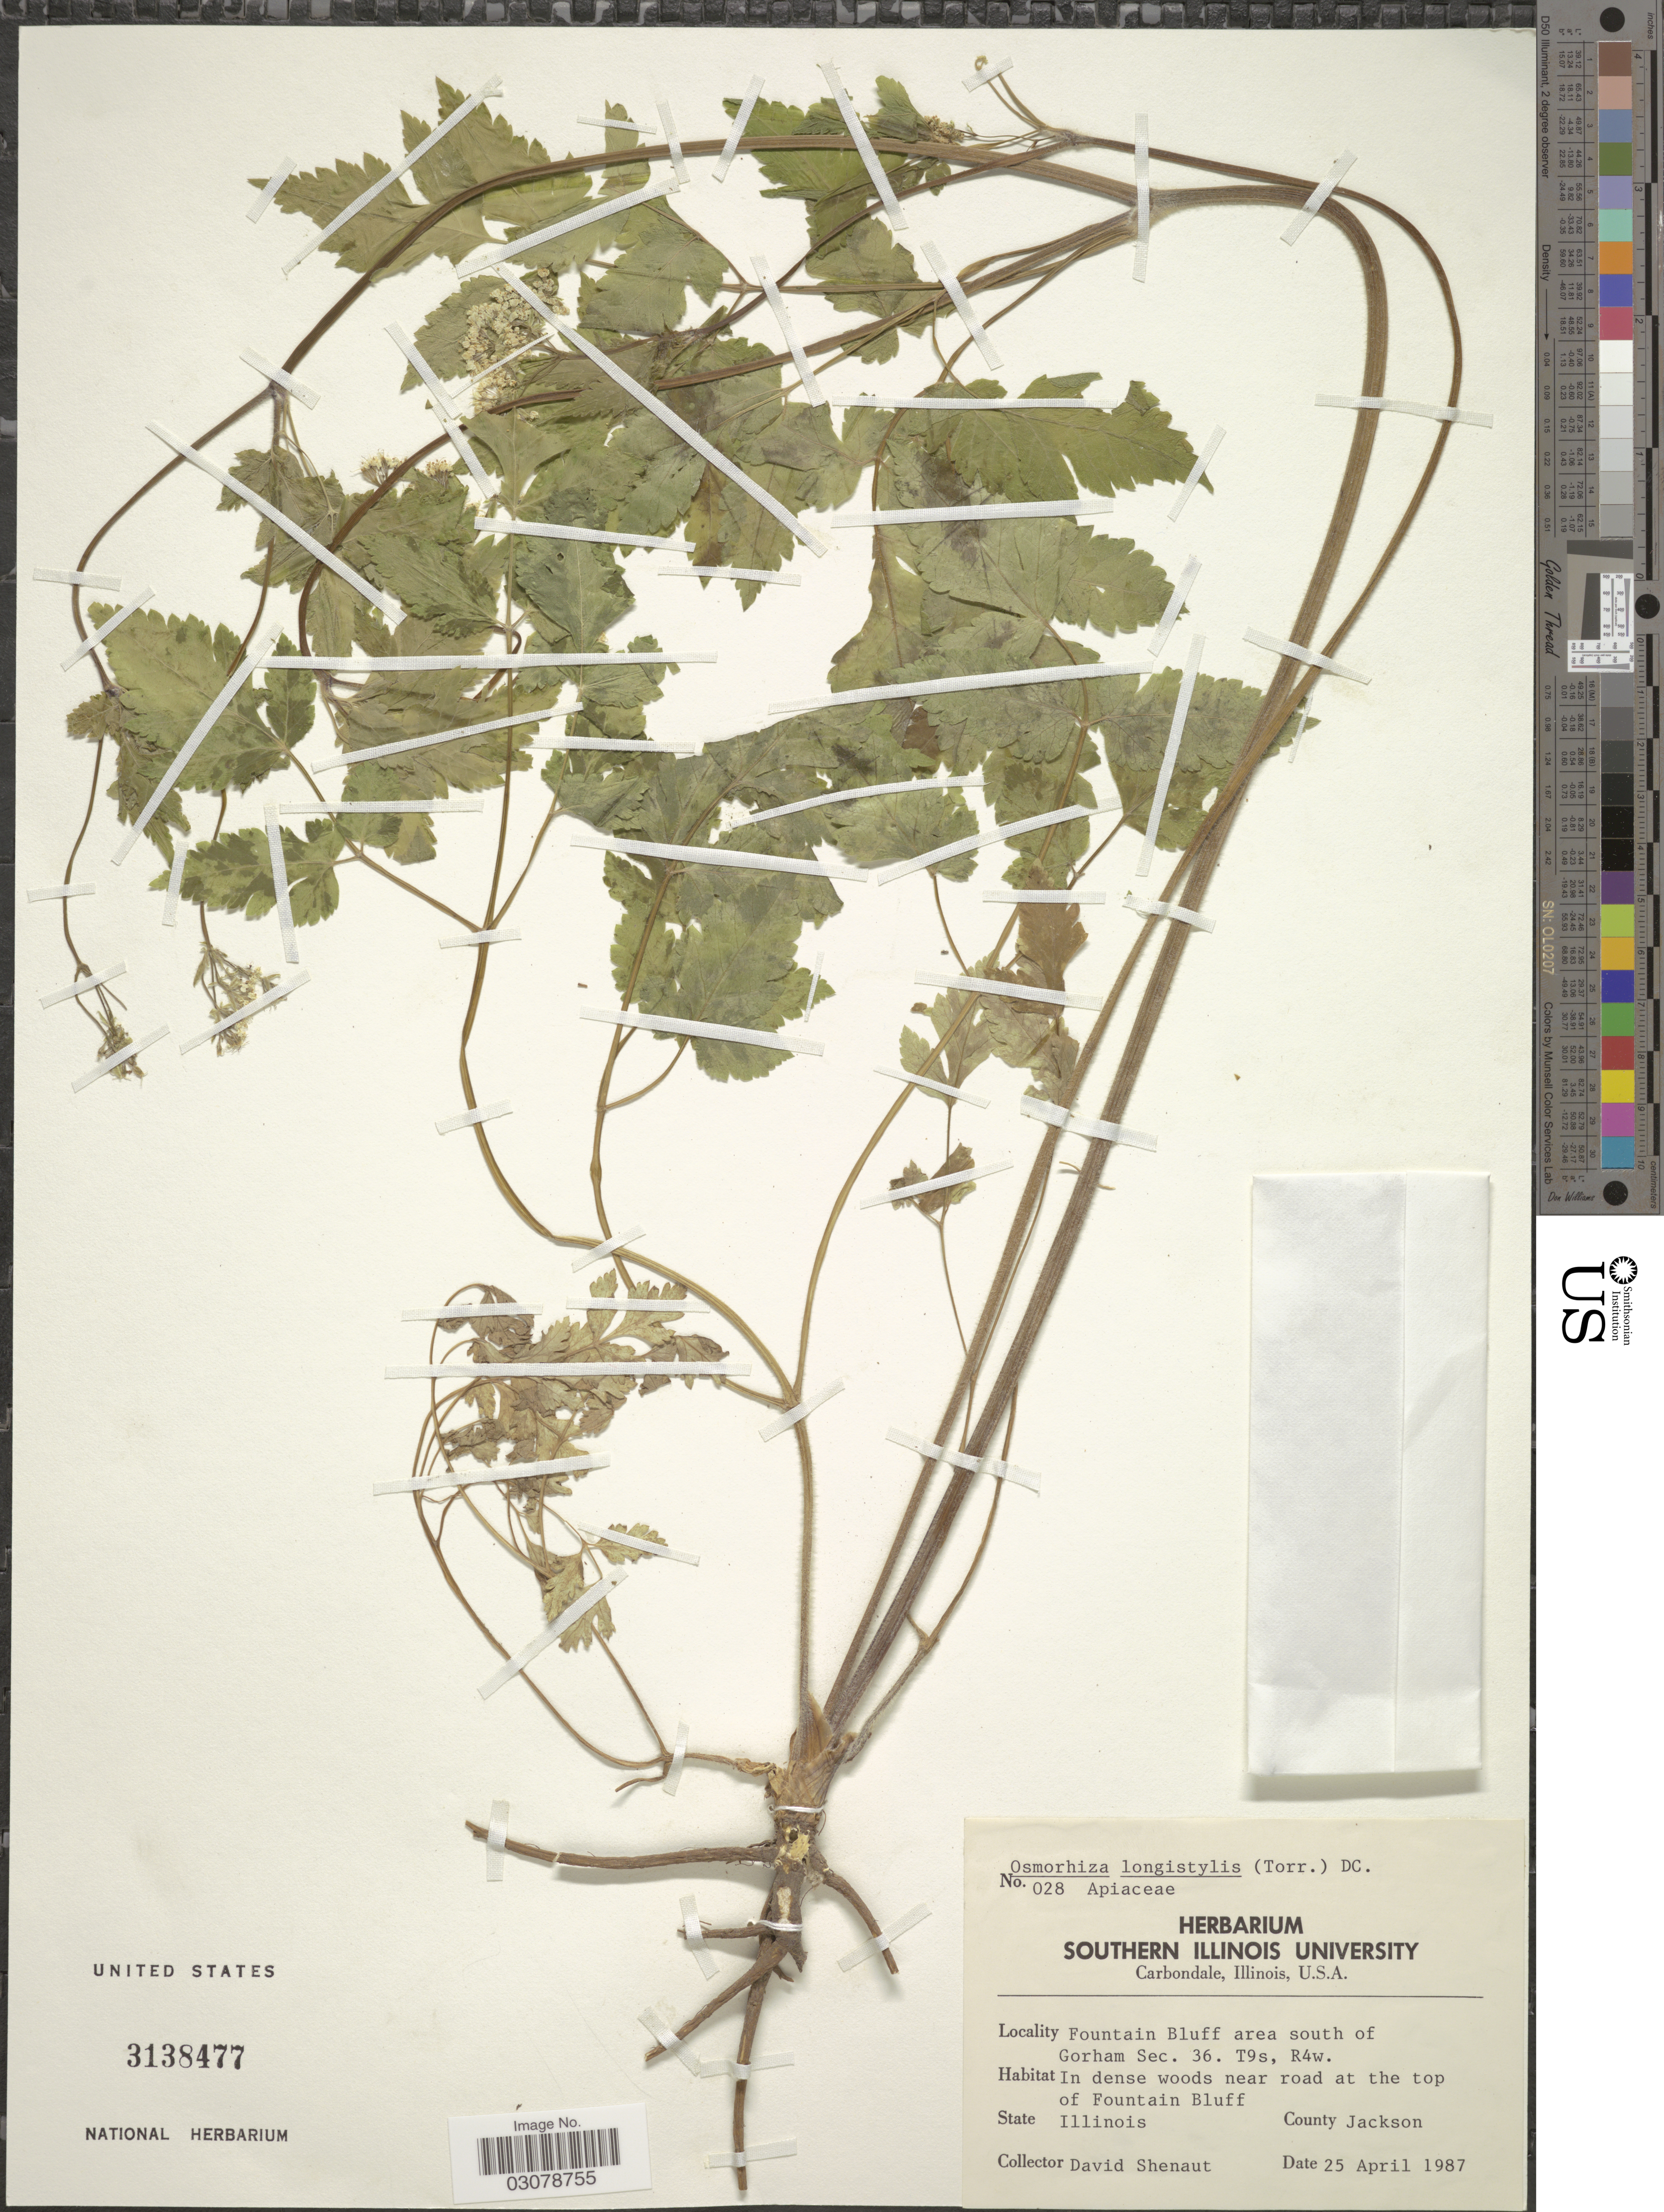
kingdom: Plantae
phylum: Tracheophyta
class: Magnoliopsida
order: Apiales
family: Apiaceae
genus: Osmorhiza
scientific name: Osmorhiza longistylis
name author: (Torr.) DC.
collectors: D. Shenaut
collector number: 028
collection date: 1987-07-25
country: United States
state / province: Illinois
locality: Fountain Bluff area south of Gorham Sec. 36. T9s, R4w., In dense woods near road at the top of Fountain Bluff, County Jackson.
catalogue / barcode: US 3138477